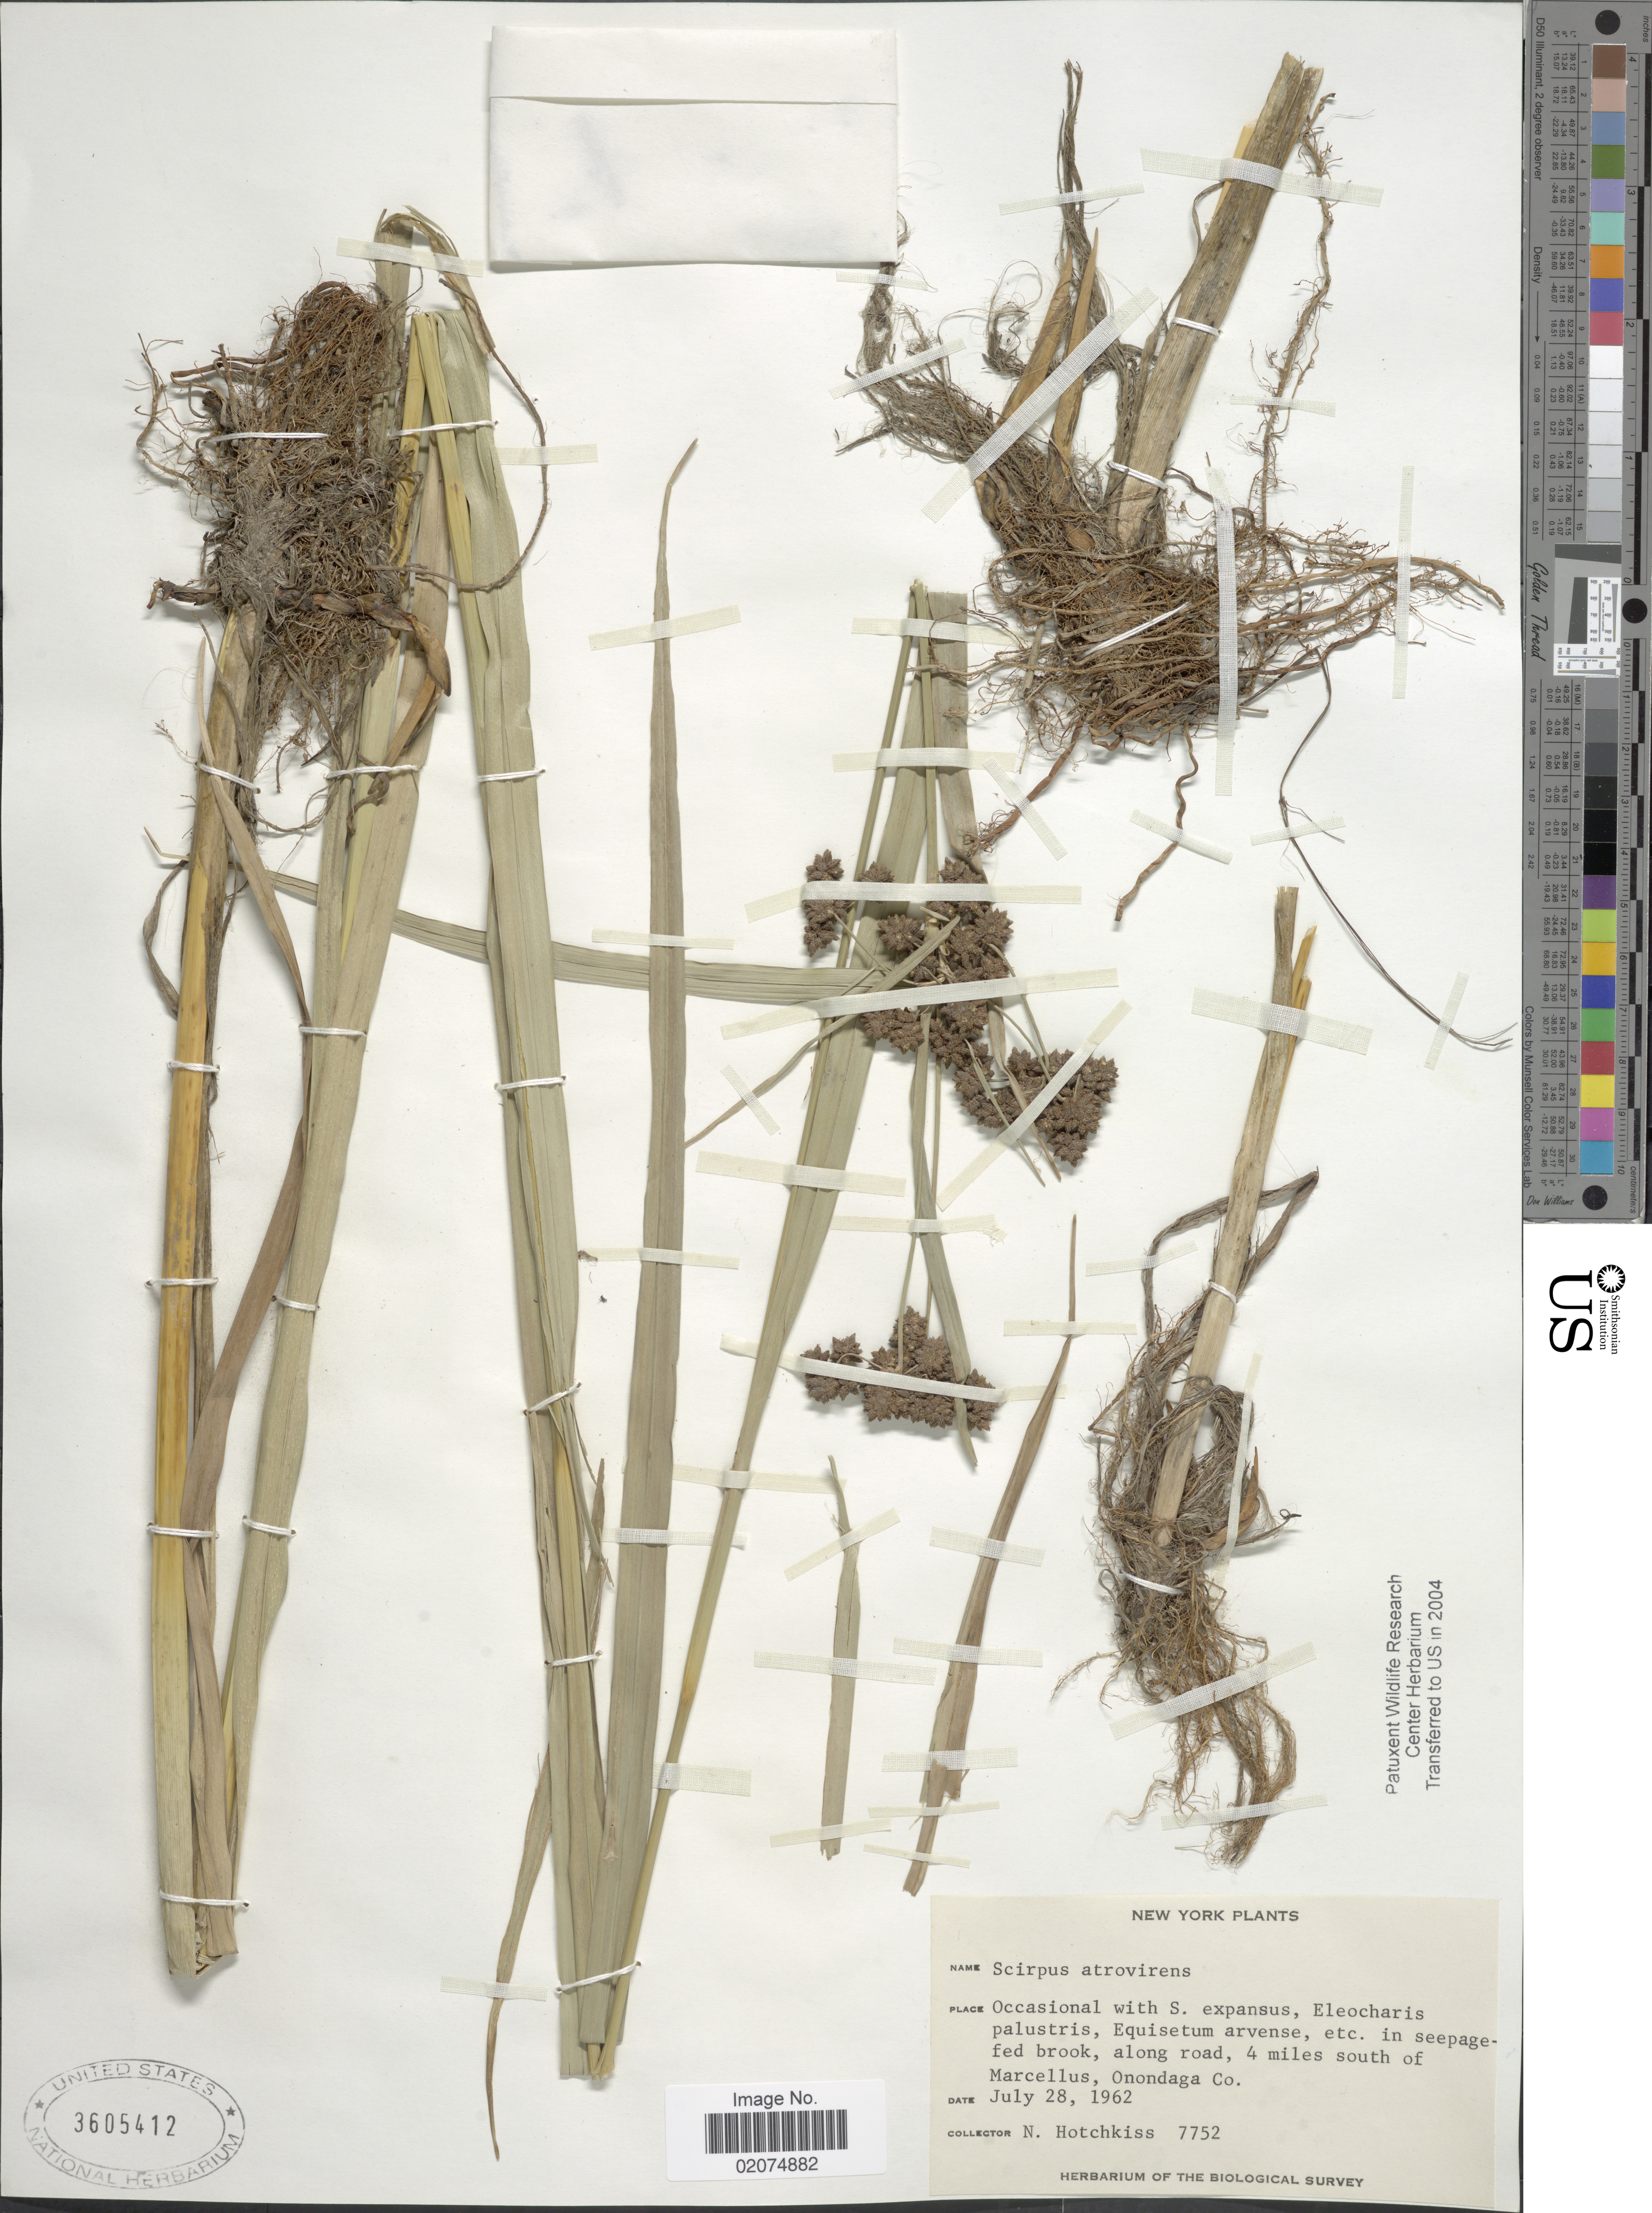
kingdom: Plantae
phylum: Tracheophyta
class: Liliopsida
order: Poales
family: Cyperaceae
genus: Scirpus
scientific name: Scirpus atrovirens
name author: Willd.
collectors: N. Hotchkiss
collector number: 7752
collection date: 1962-07-28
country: United States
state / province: New York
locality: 4 miles south of Marcellus, Onondaga Co.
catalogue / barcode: US 3605412